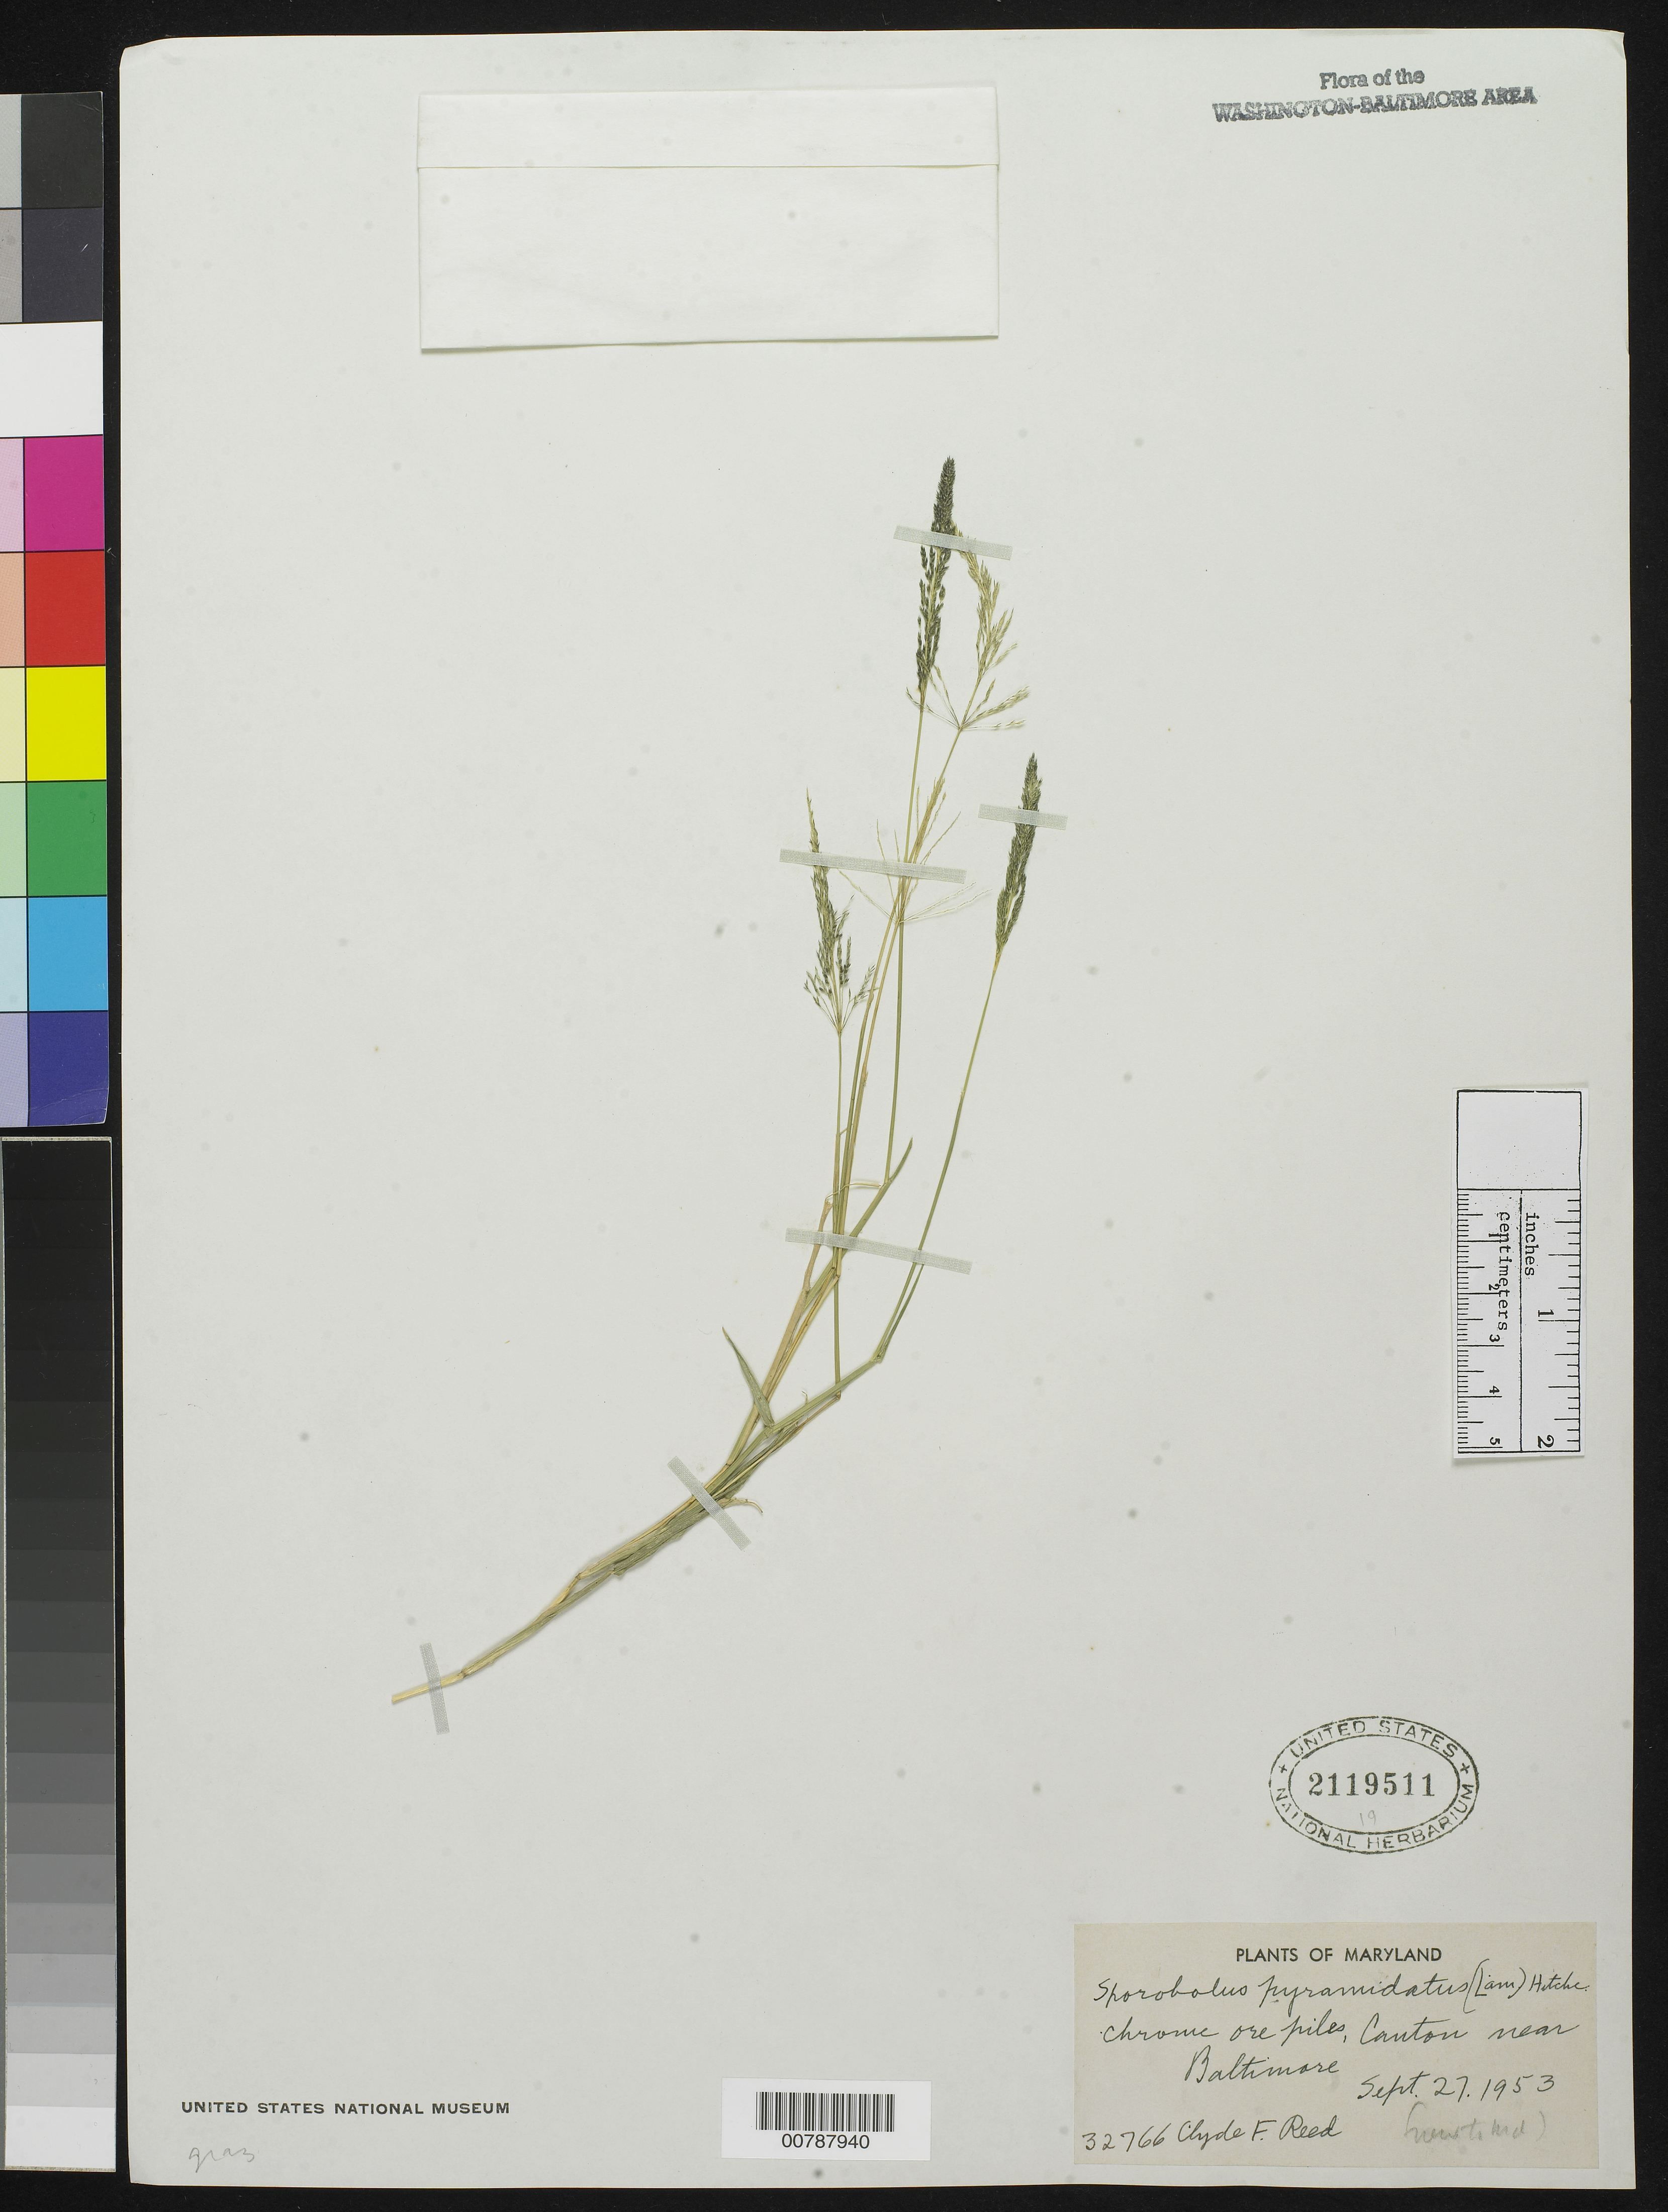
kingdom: Plantae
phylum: Tracheophyta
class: Liliopsida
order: Poales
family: Poaceae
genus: Sporobolus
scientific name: Sporobolus pyramidatus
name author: (Lam.) Hitchc.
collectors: C. F. Reed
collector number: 32766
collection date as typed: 27 Sep 1953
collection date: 1953-09-27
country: United States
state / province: Maryland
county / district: City of Baltimore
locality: Canton, Baltimore, chrome ore piles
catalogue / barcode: US 2119511